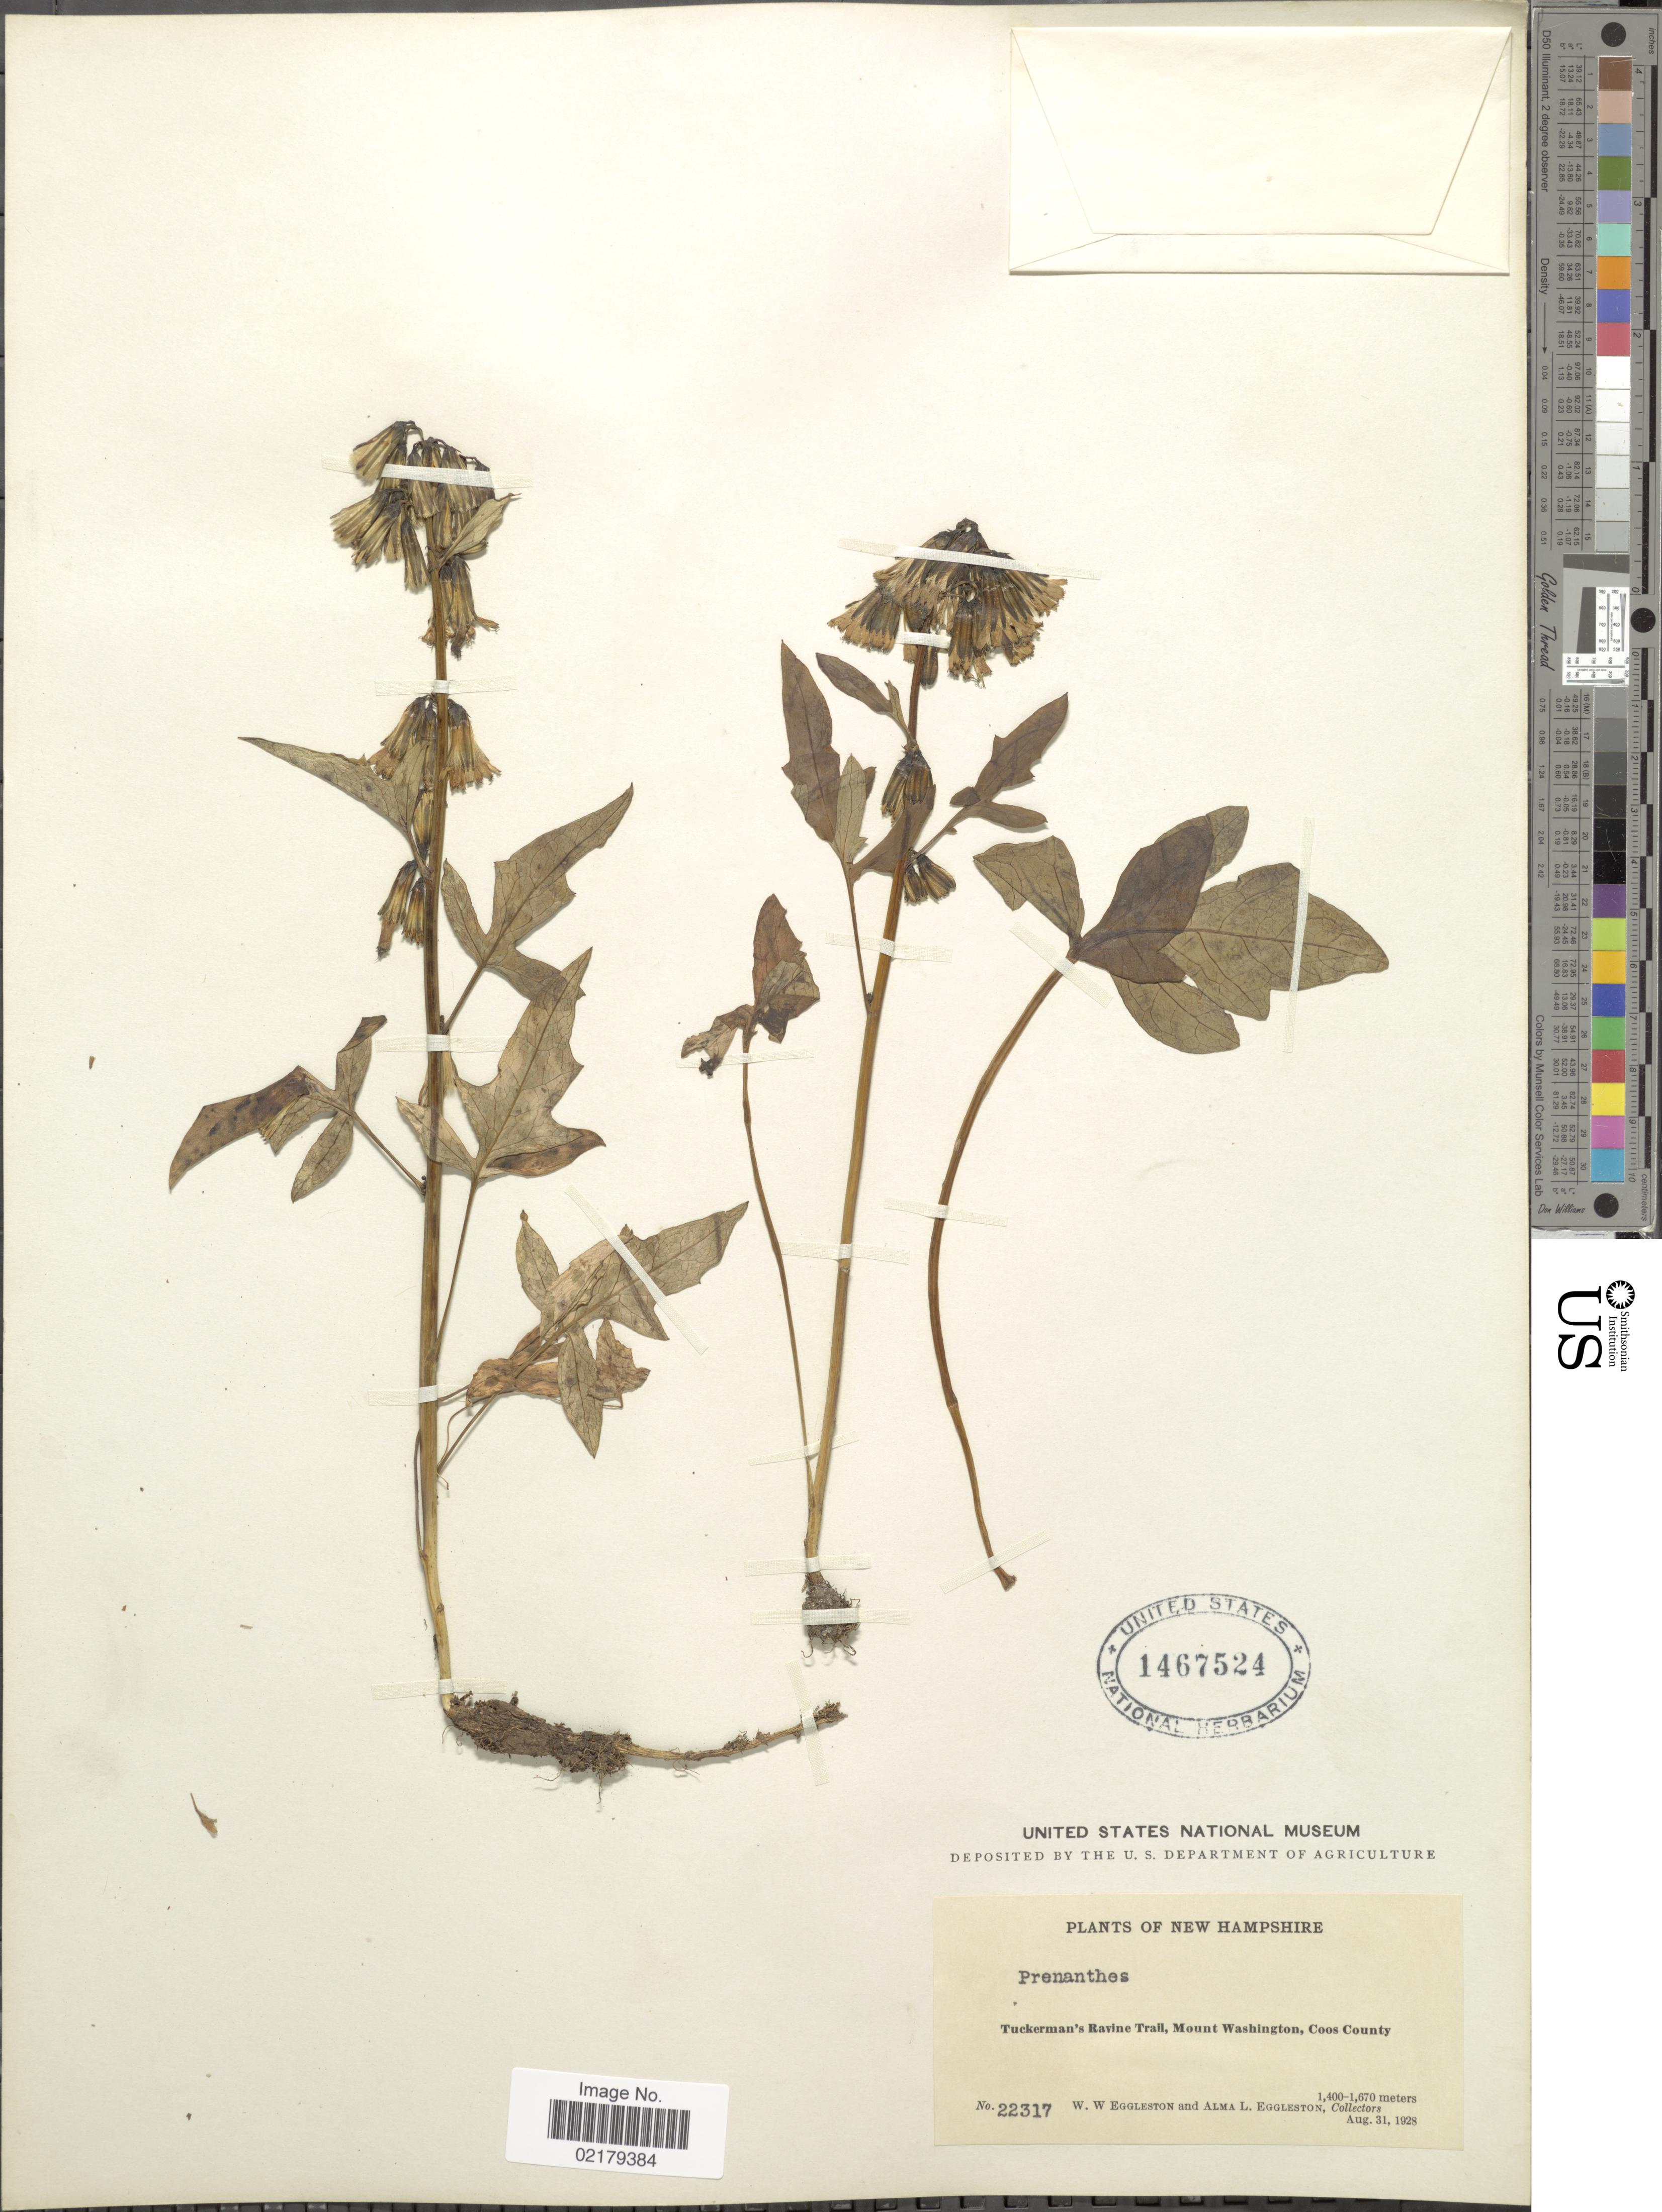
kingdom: Plantae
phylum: Tracheophyta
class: Magnoliopsida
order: Asterales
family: Asteraceae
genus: Prenanthes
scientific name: Prenanthes sp.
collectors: W. W. Eggleston & A. Eggleston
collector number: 22317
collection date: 1928-08-31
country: United States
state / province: New Hampshire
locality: Tuckerman's Ravine Trail, Mount Washington, Coos County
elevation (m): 1400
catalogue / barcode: US 1467524